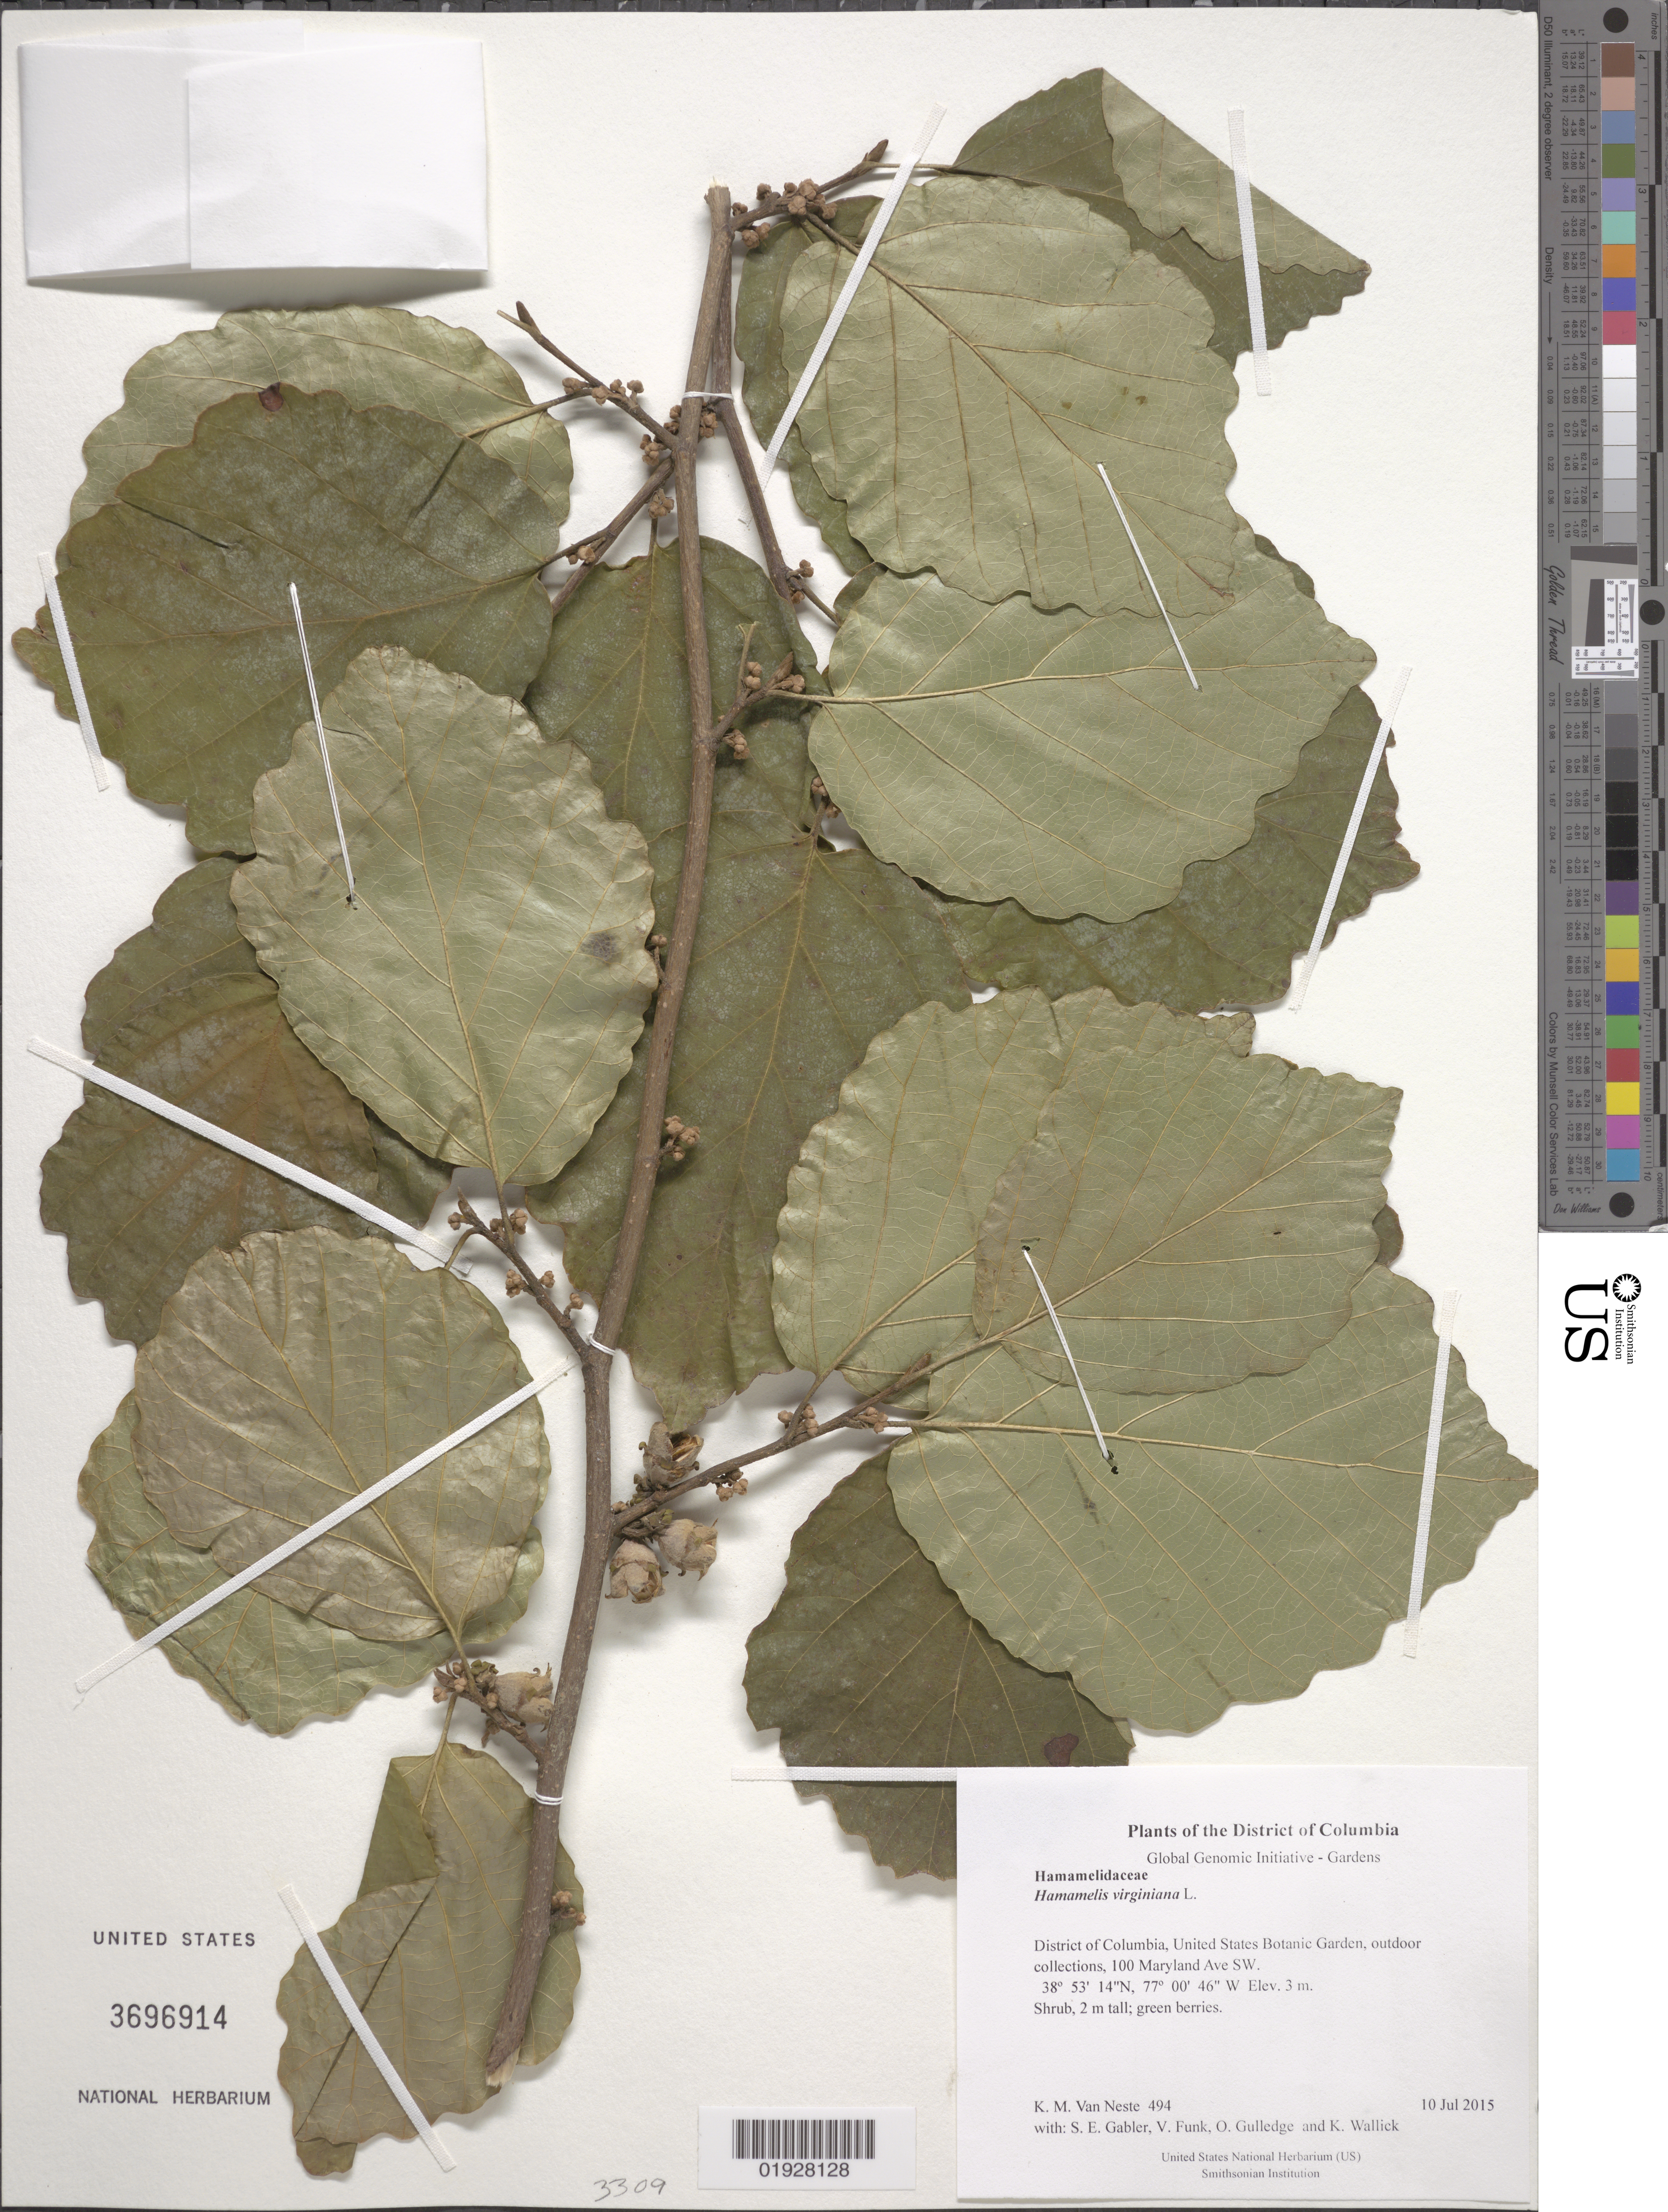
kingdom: Plantae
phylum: Tracheophyta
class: Magnoliopsida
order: Saxifragales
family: Hamamelidaceae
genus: Hamamelis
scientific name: Hamamelis virginiana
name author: L.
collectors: K. M. Van Neste, S. E. Gabler, V. Funk, O. Gulledge & K. Wallick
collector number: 494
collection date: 2015-07-10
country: United States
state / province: District of Columbia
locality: United States Botanic Garden, outdoor collections, 100 Maryland Ave SW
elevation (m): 3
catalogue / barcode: US 3696914